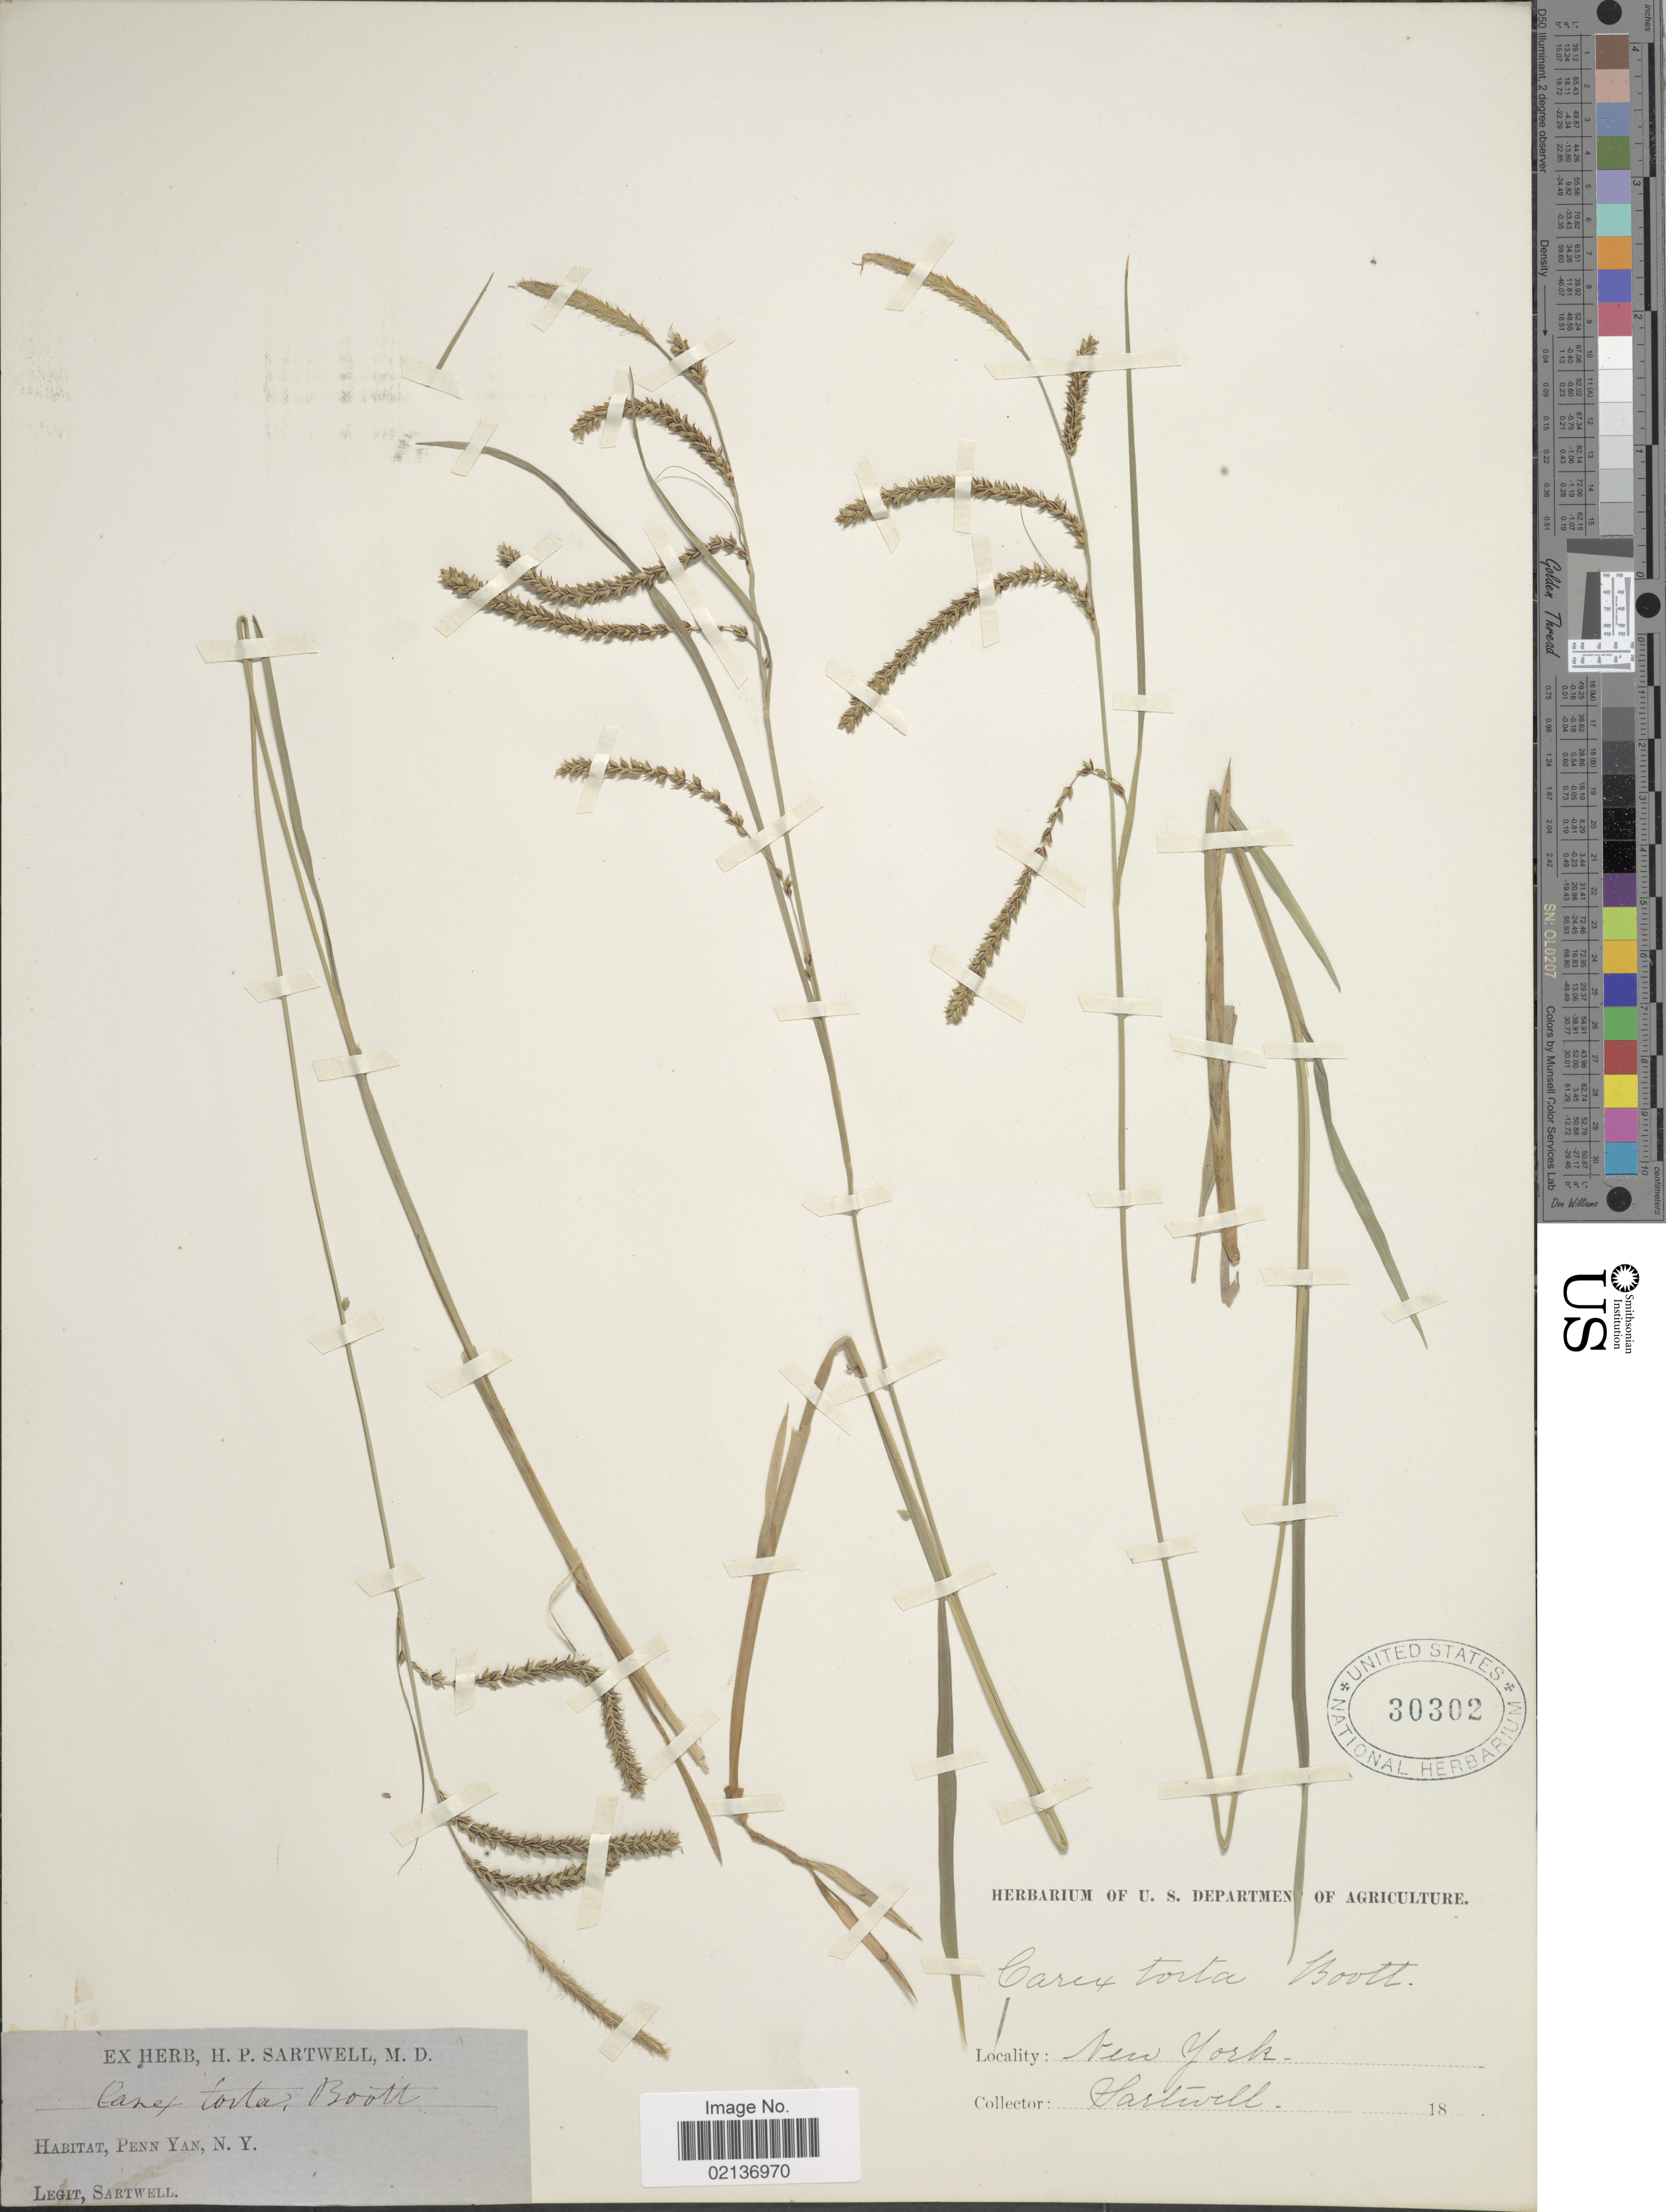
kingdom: Plantae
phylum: Tracheophyta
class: Liliopsida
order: Poales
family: Cyperaceae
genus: Carex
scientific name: Carex torta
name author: Boott ex Tuck.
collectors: H. P. Sartwell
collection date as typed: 18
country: United States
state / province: New York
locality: Penn Yan, N.Y.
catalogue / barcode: US 30302